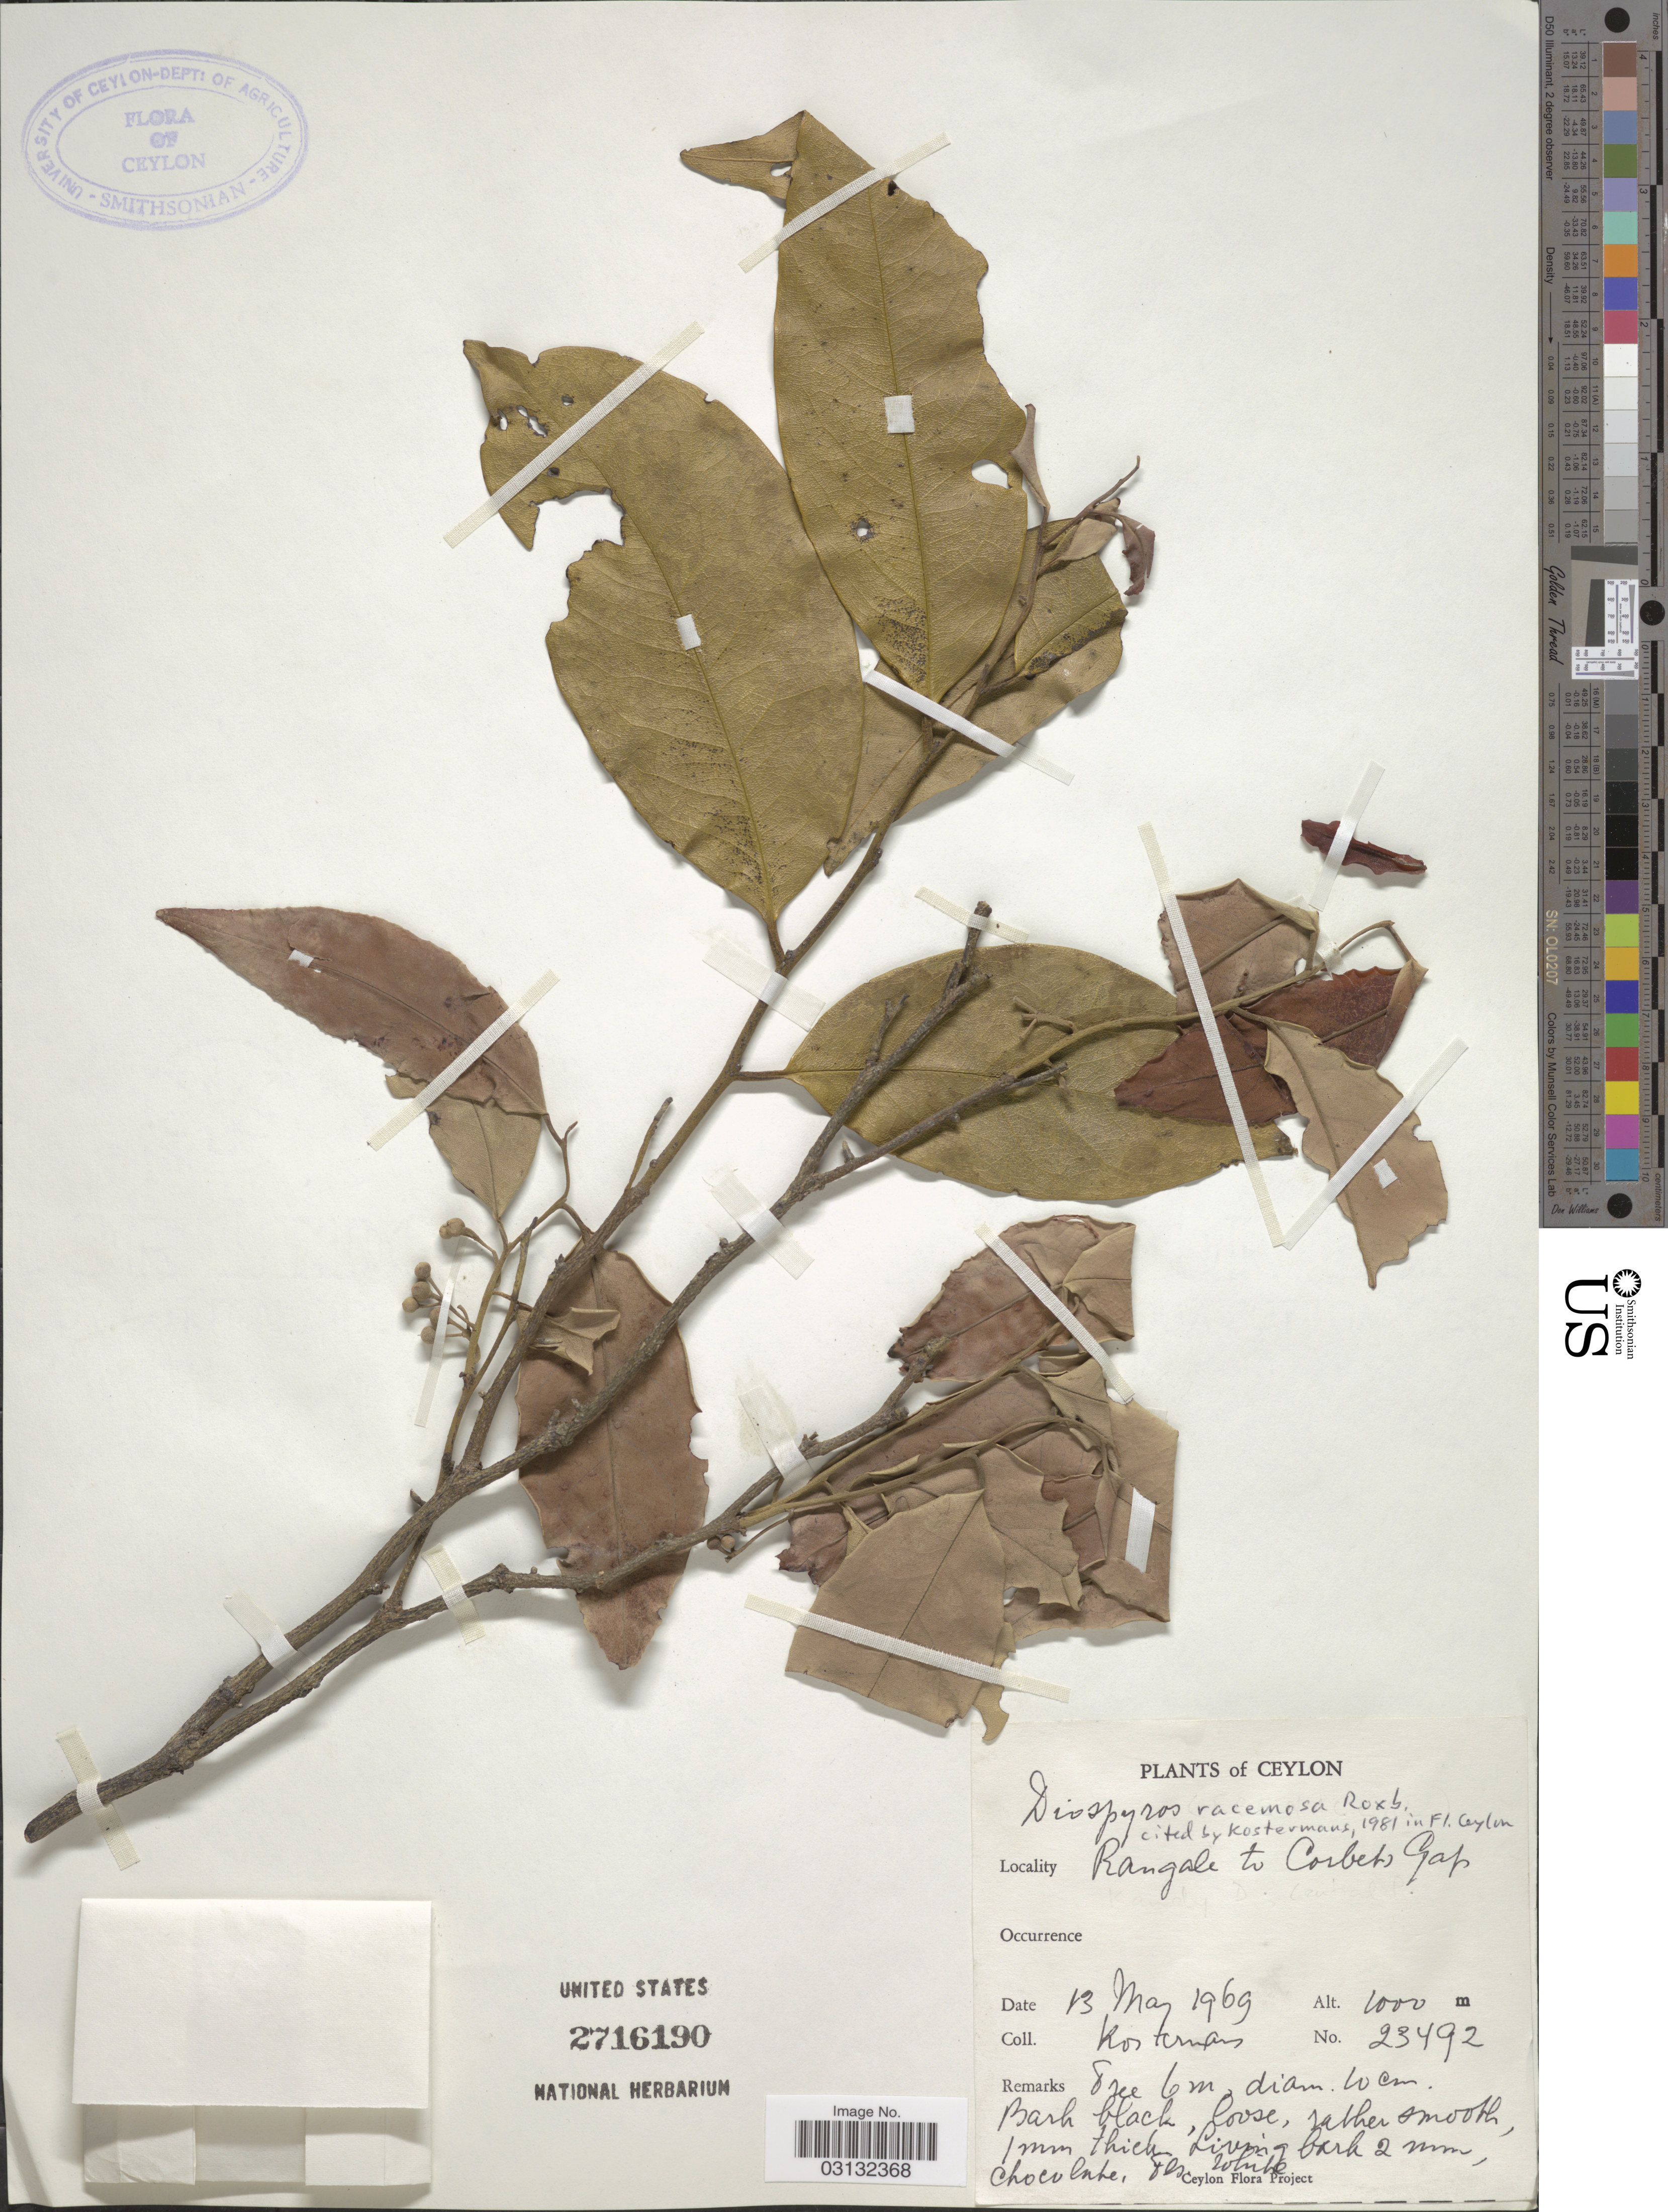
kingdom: Plantae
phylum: Tracheophyta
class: Magnoliopsida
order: Ericales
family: Ebenaceae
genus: Diospyros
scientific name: Diospyros toposia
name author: Buch.-Ham.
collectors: Kostermans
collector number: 23492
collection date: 1969-05-13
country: Sri Lanka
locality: Ceylon. Rangale to Corbets Gap.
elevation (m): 1000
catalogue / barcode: US 2716190